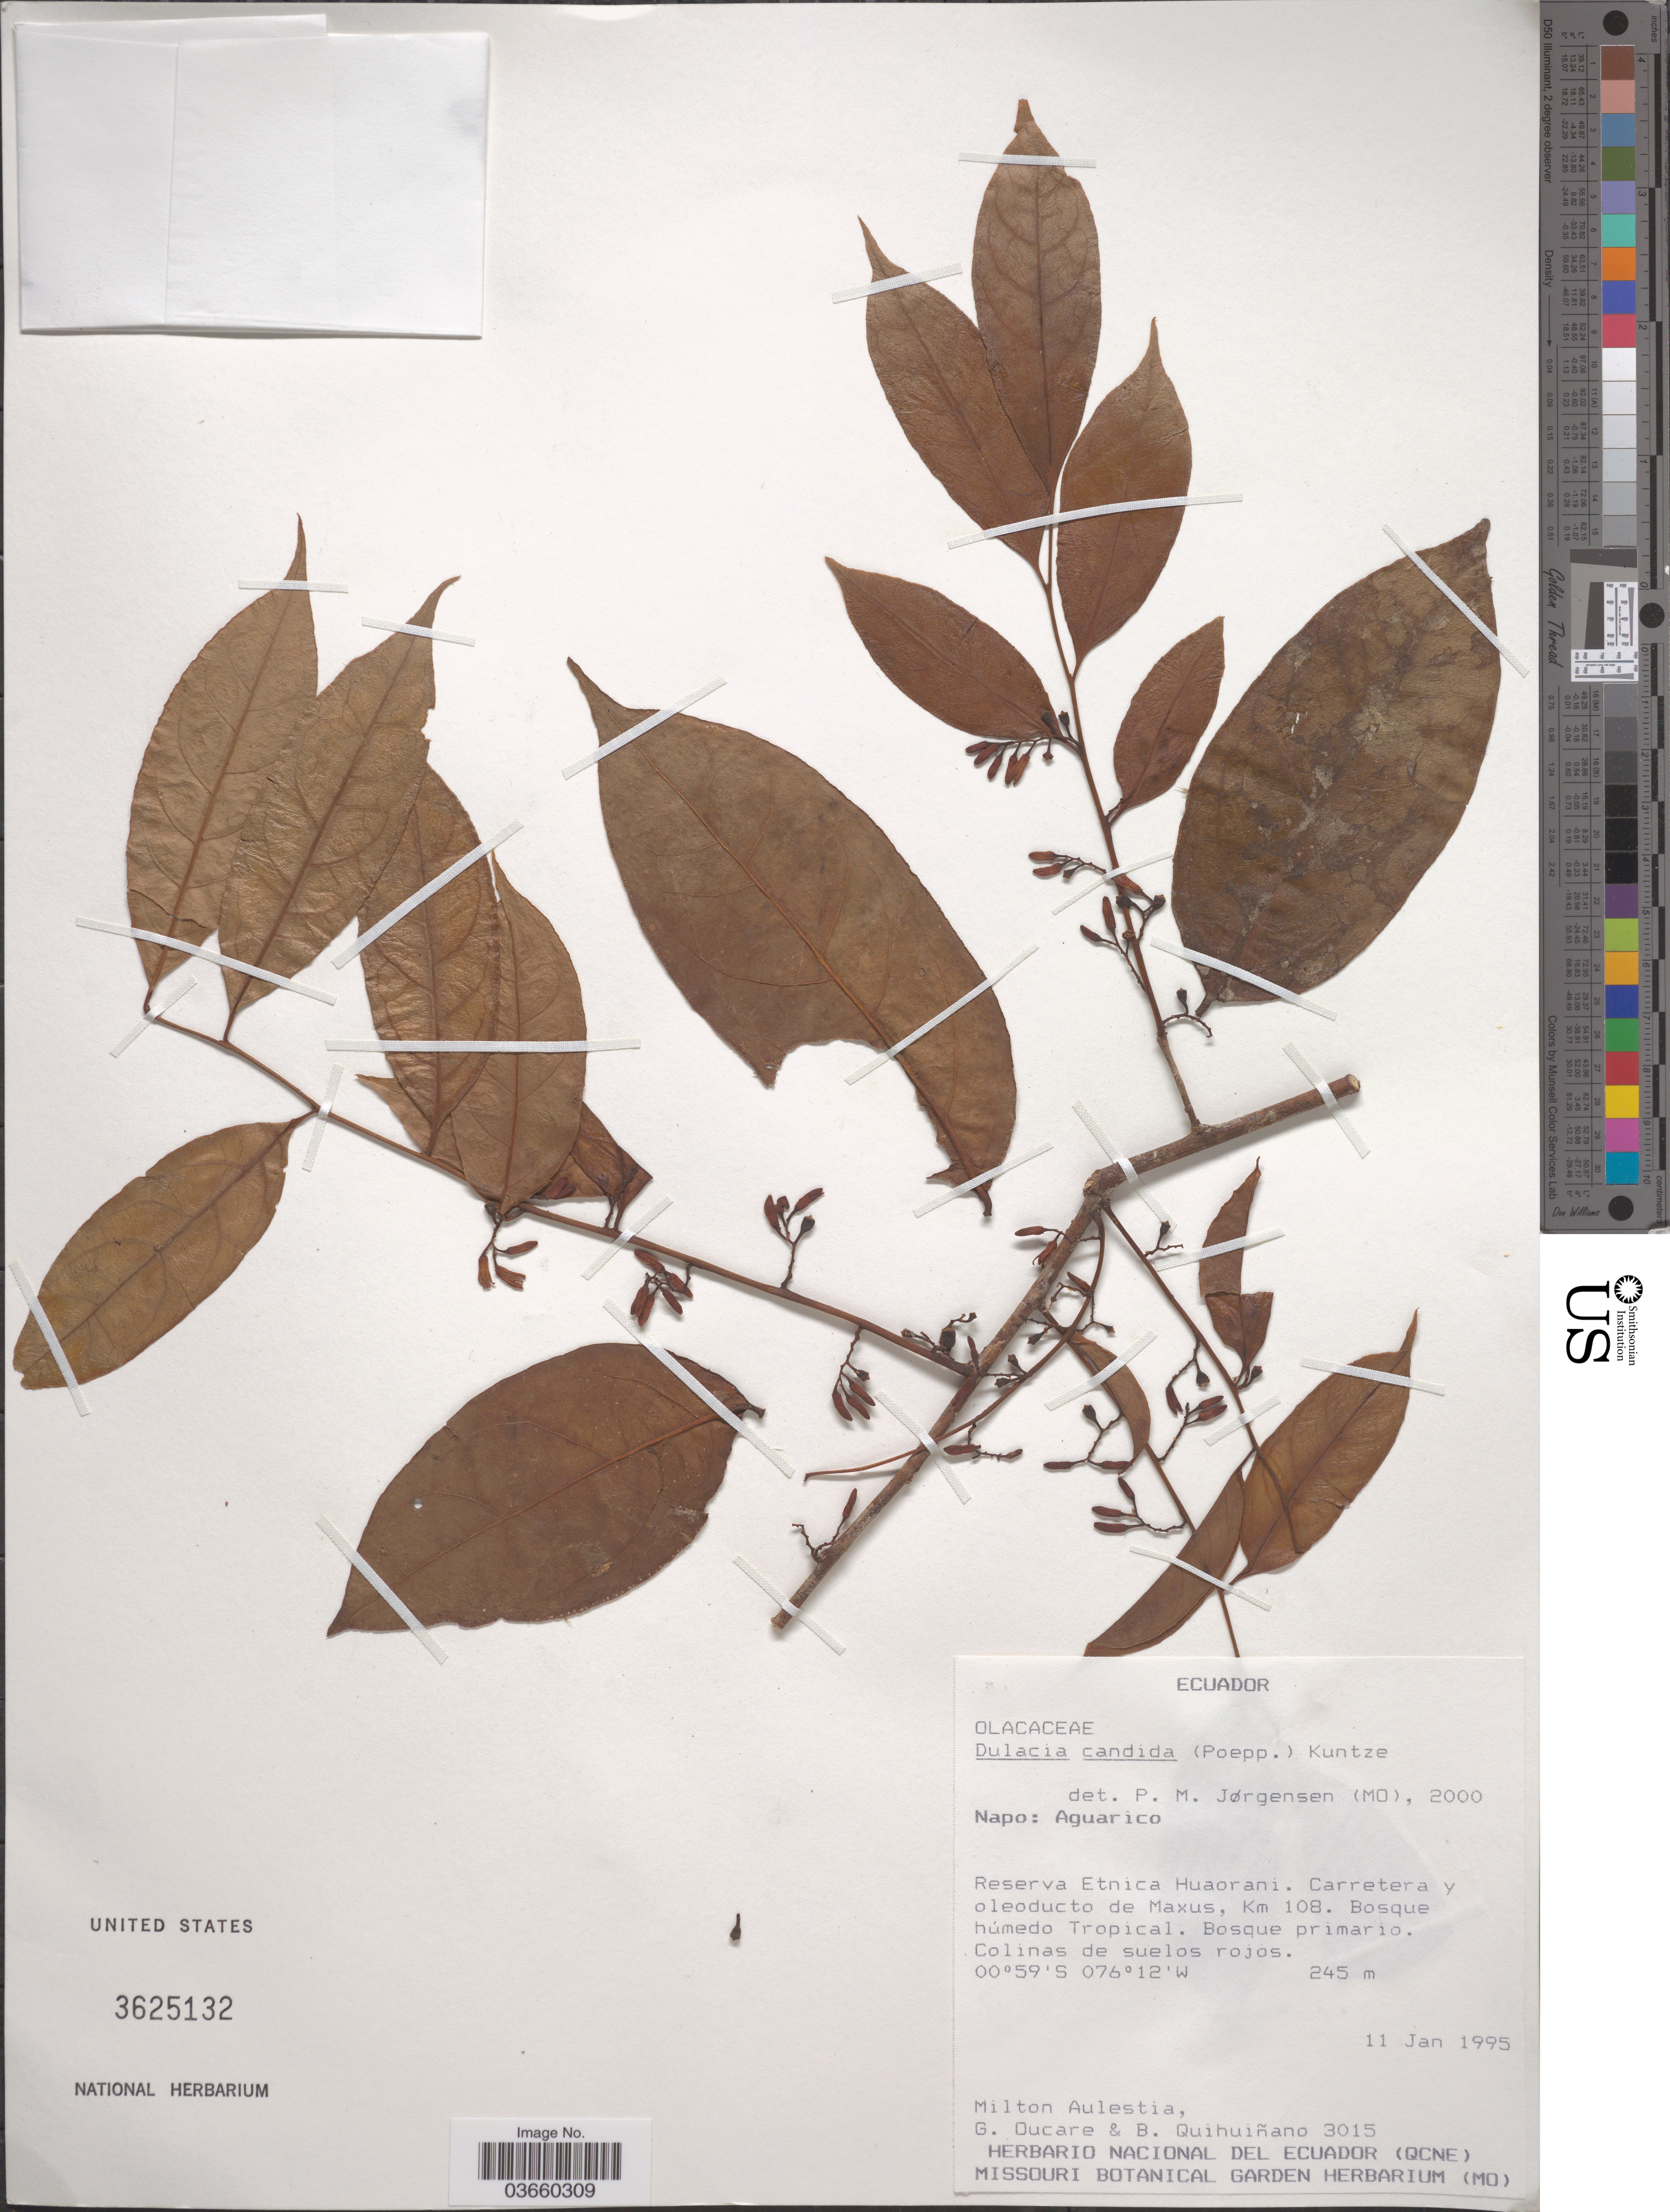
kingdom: Plantae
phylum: Tracheophyta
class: Magnoliopsida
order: Santalales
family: Olacaceae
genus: Dulacia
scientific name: Dulacia candida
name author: (Poepp.) Kuntze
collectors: M. Aulestia, G. Oucare & B. Quihuiñano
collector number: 3015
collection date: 1995-01-11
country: Ecuador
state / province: Napo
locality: Aguarico. Reserva Etnica Huaorani. Carretera y oleoducto de Maxus, Km. 108.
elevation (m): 245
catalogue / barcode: US 3625132